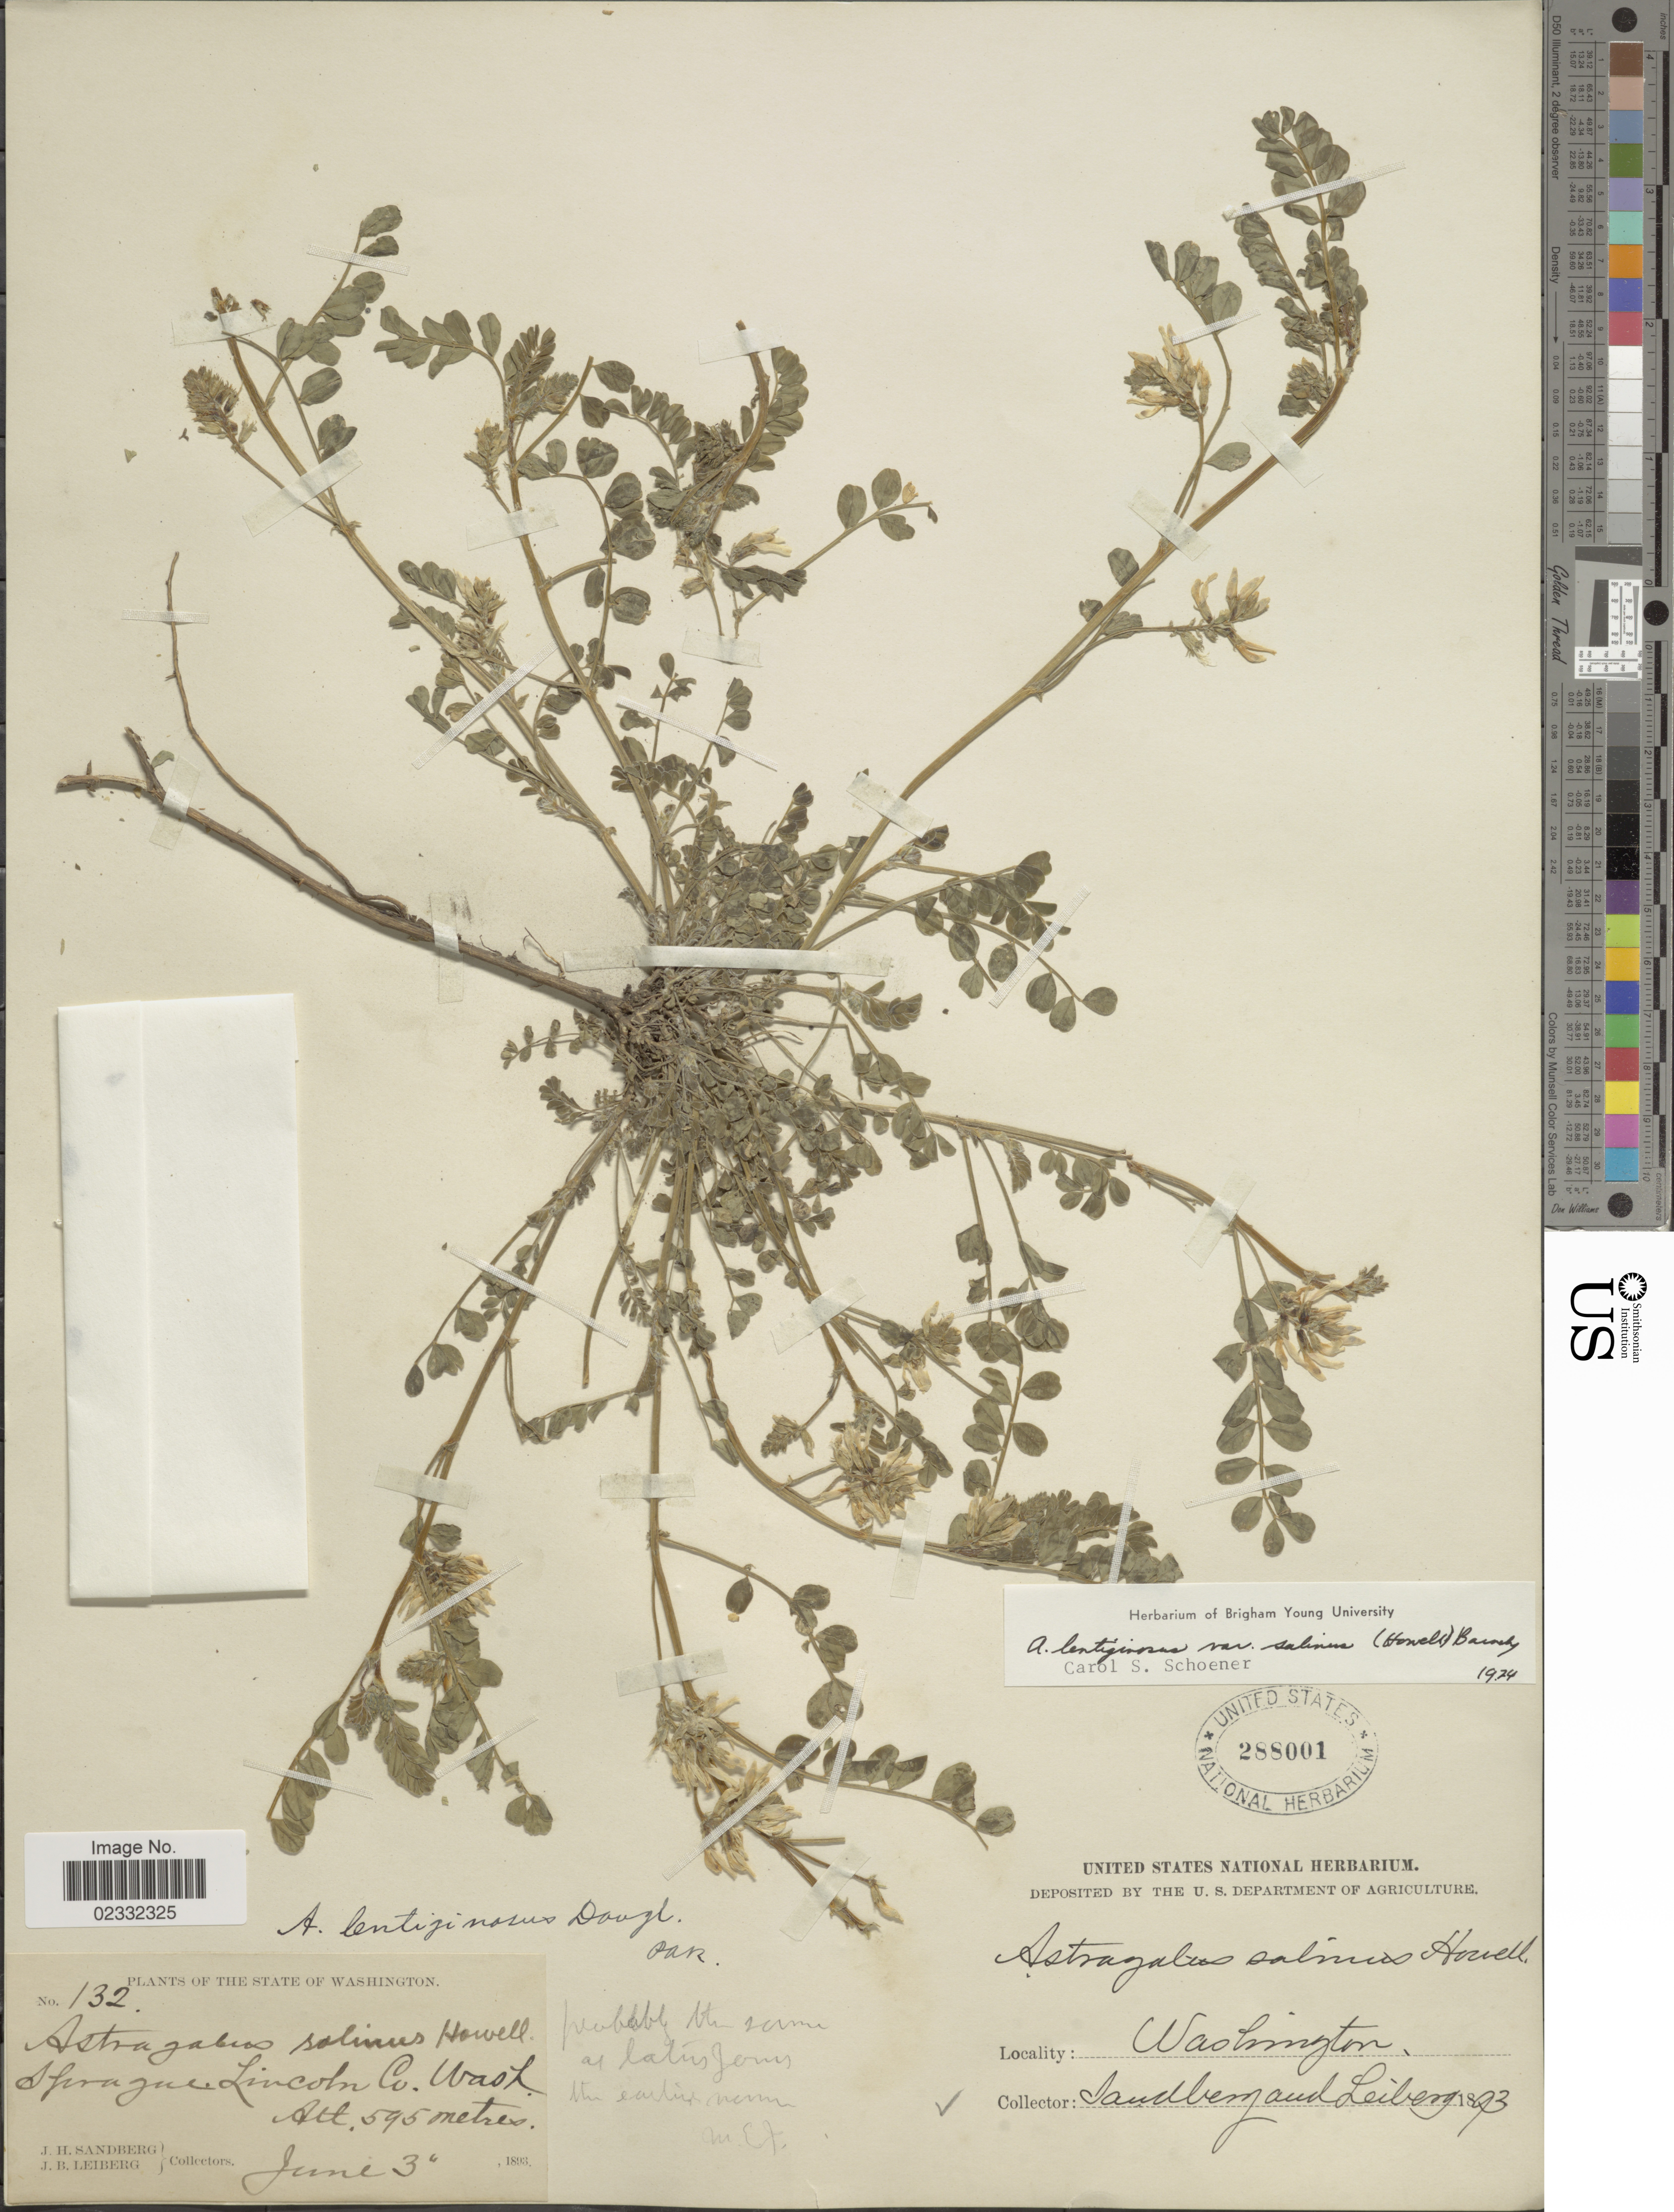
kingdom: Plantae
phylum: Tracheophyta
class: Magnoliopsida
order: Fabales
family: Fabaceae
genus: Astragalus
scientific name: Astragalus lentiginosus var. salinus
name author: (Howell) Barneby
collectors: J. H. Sandberg & J. B. Leiberg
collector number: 132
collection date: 1893-06-03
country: United States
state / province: Washington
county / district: Lincoln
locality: State of Washington, Sprague Lincoln Co. Wash.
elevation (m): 595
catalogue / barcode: US 288001